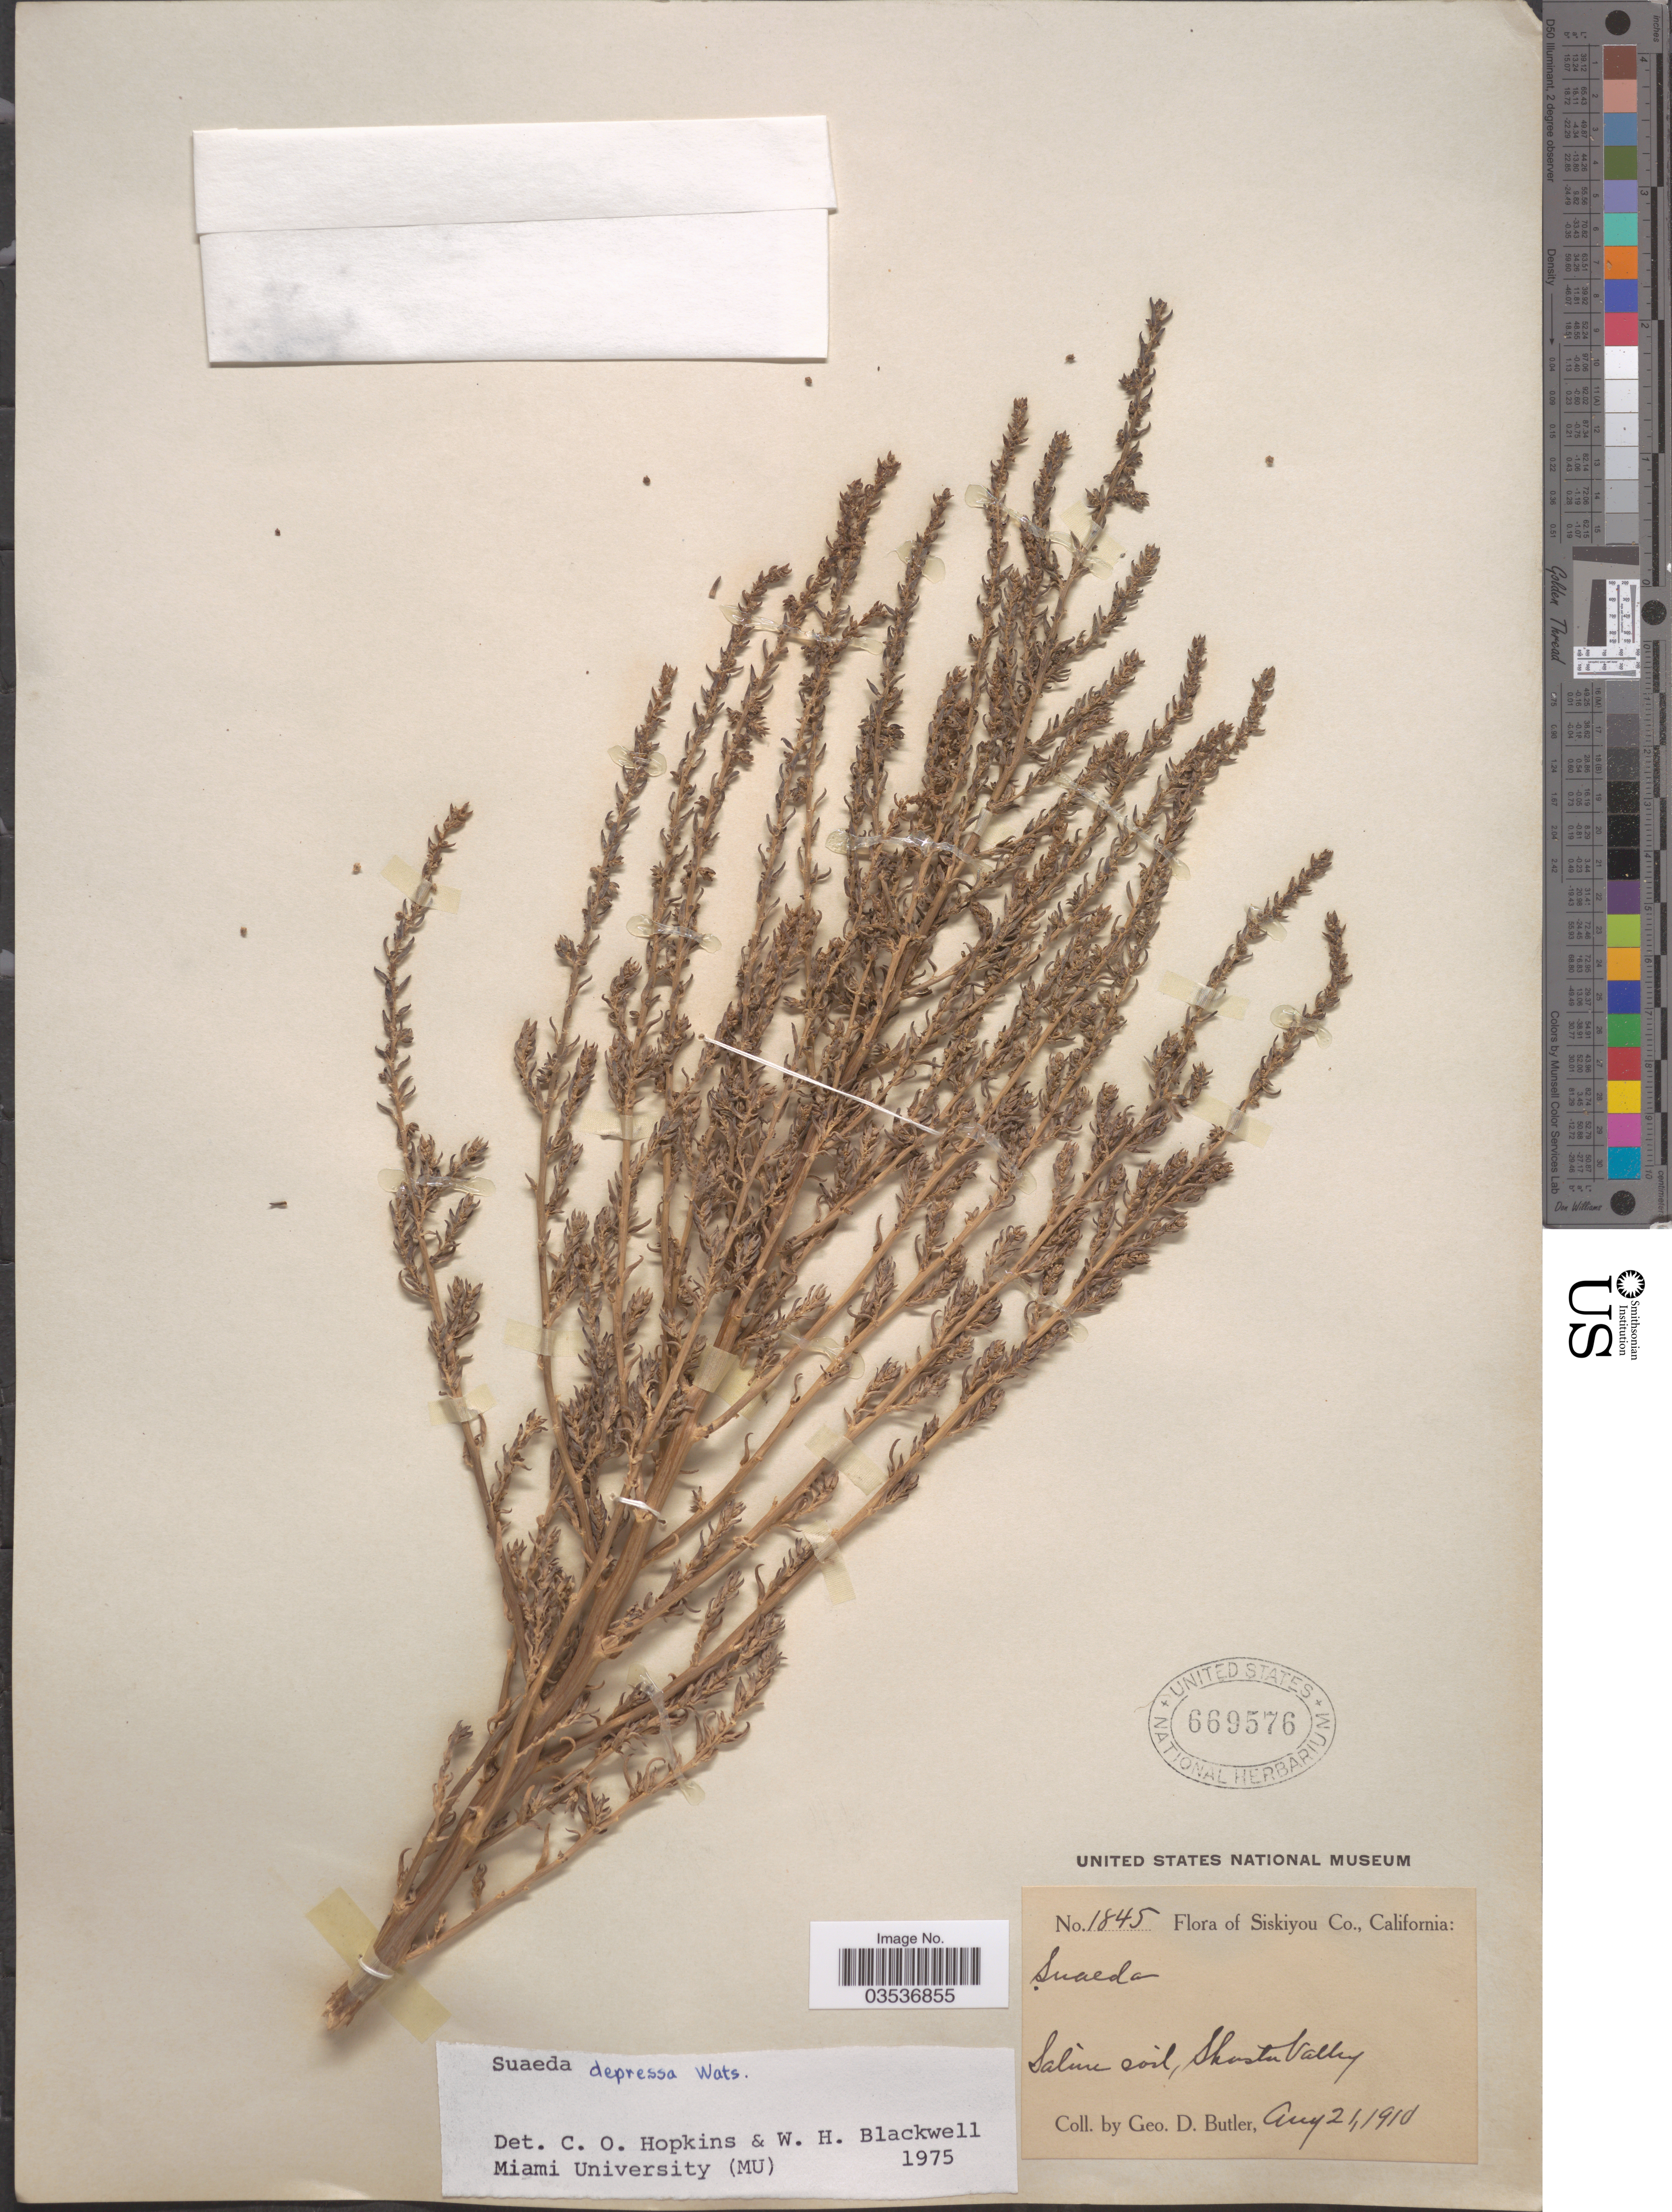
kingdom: Plantae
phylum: Tracheophyta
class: Magnoliopsida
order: Caryophyllales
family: Amaranthaceae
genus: Suaeda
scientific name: Suaeda depressa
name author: (Pursh) S. Watson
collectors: G. D. Butler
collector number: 1845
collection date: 1910-08-21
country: United States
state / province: California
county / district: Siskiyou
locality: Siskiyou Co. Shasta Valley.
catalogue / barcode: US 669576